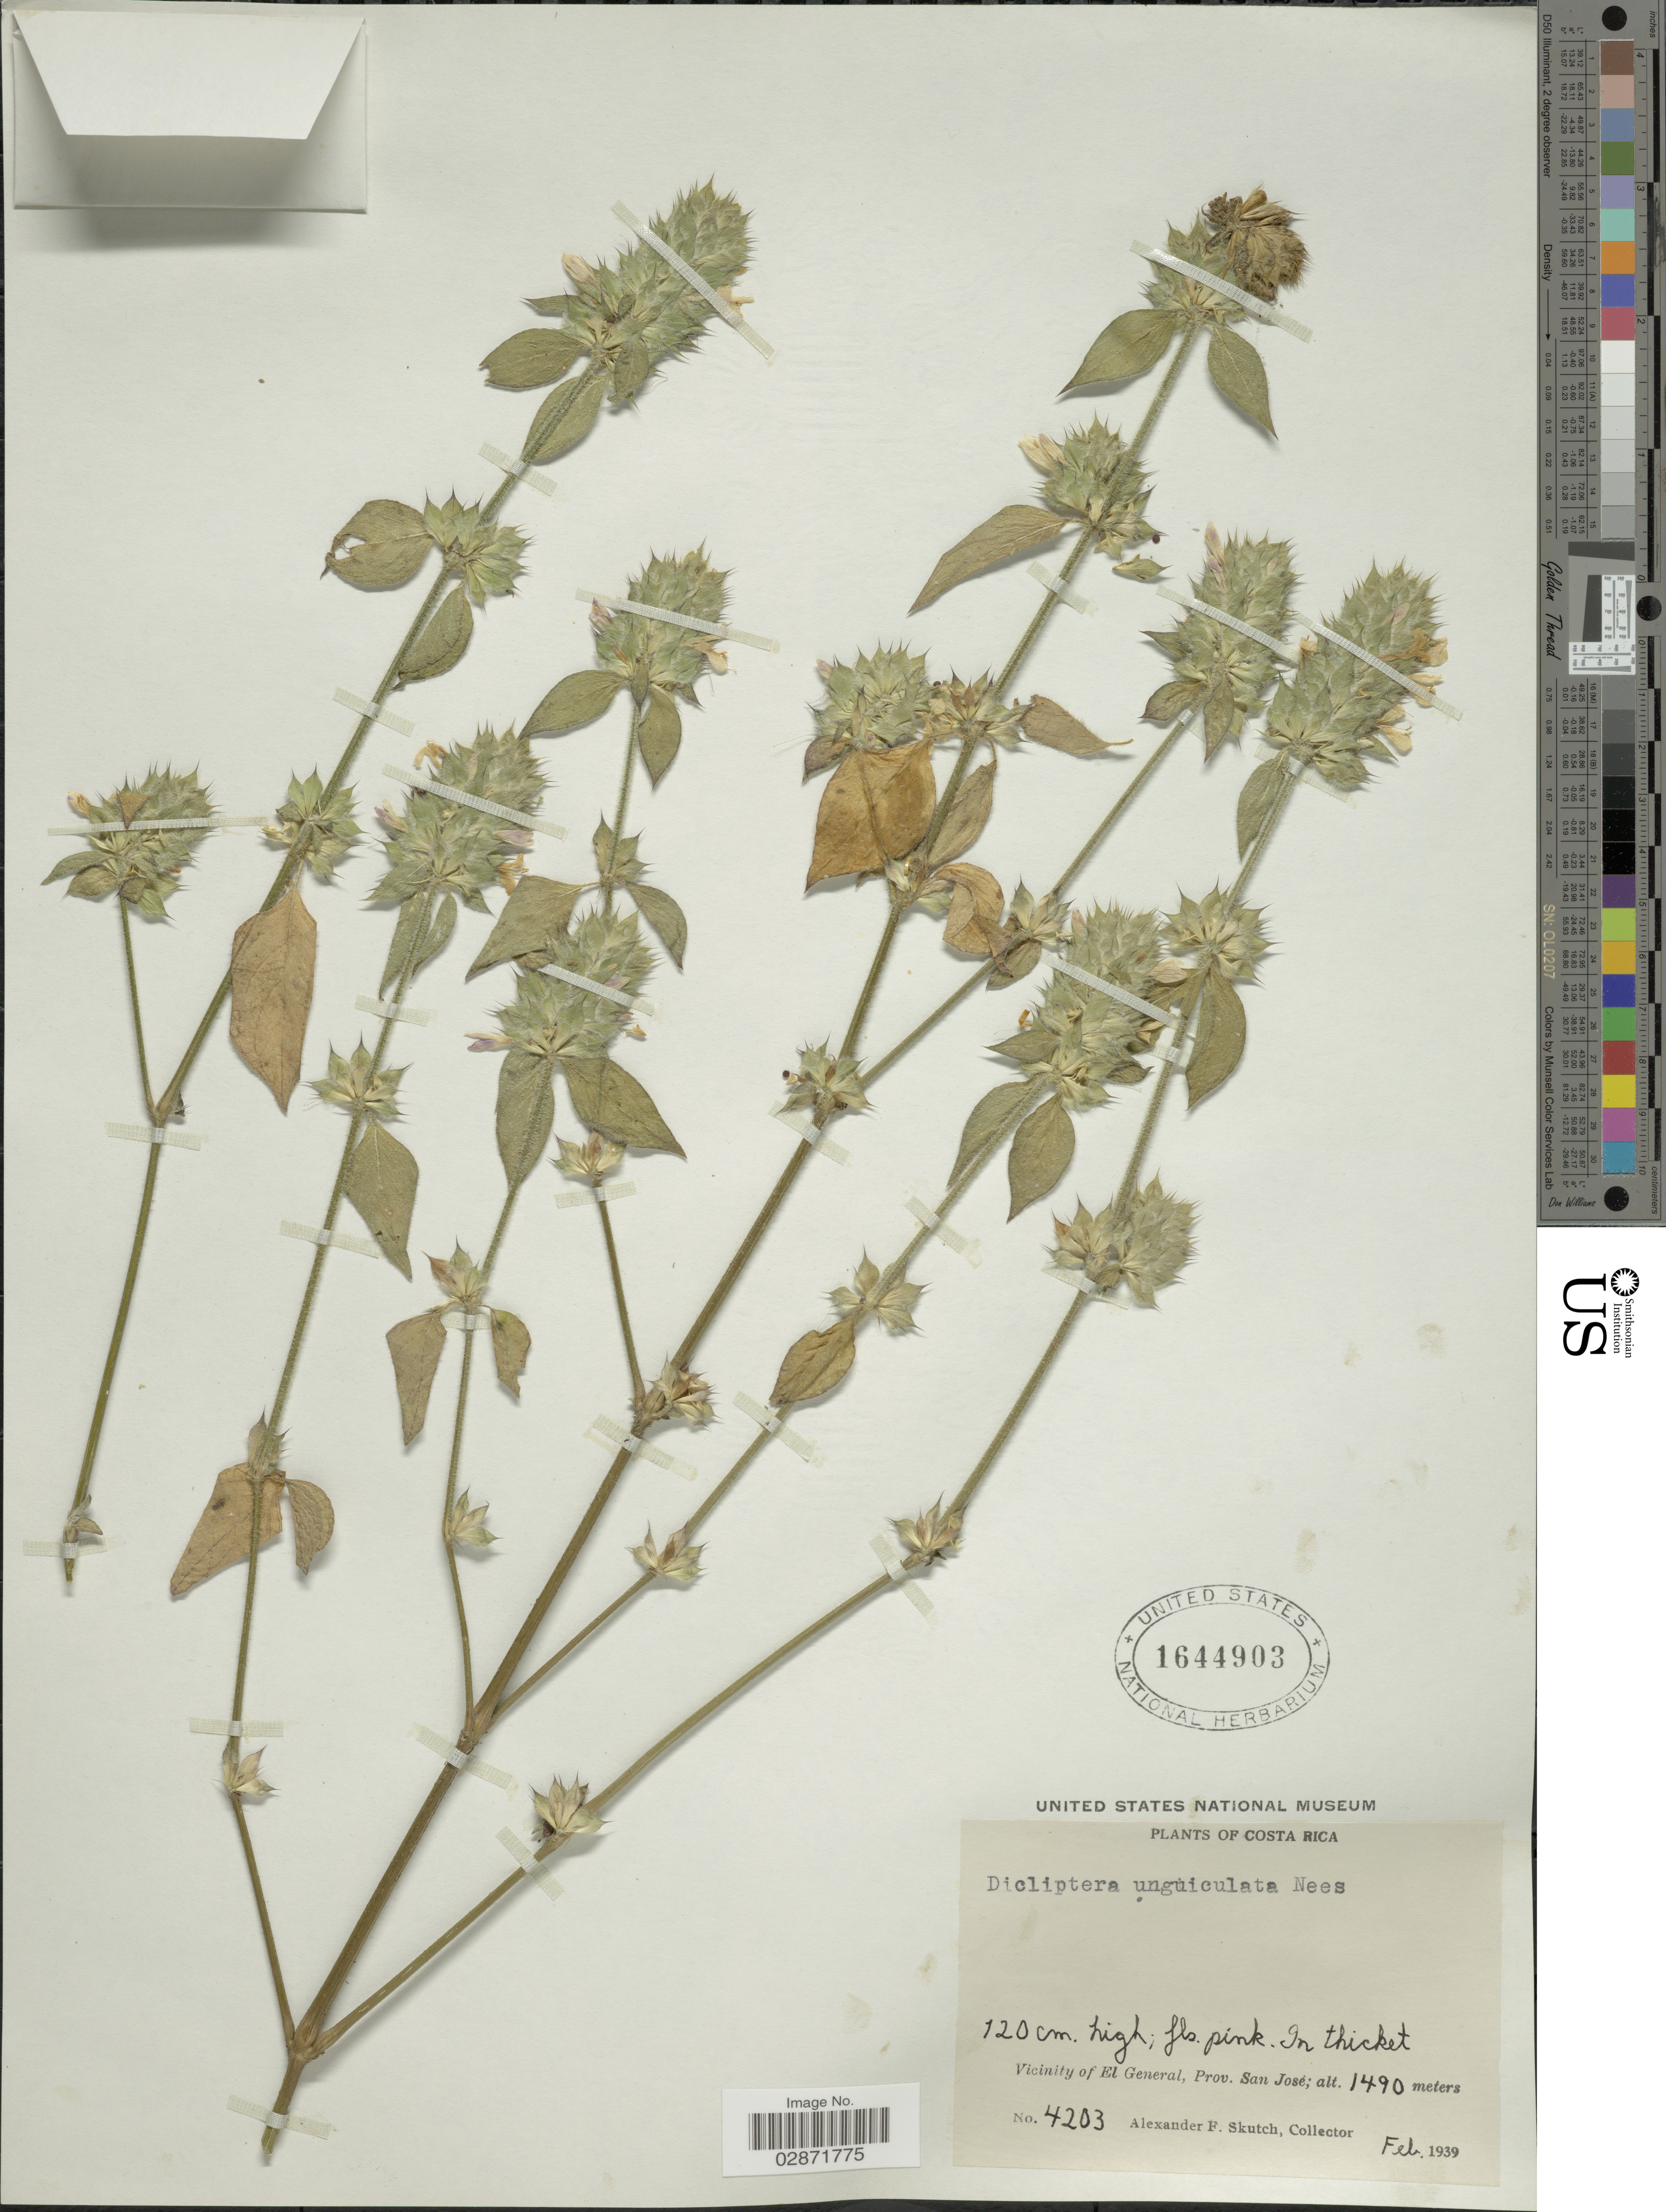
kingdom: Plantae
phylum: Tracheophyta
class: Magnoliopsida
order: Lamiales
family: Acanthaceae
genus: Dicliptera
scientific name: Dicliptera unguiculata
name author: Nees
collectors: A. F. Skutch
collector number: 4203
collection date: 1939-02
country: Costa Rica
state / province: San José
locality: Vicinity of El General, Prov. San José.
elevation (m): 1490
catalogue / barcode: US 1644903